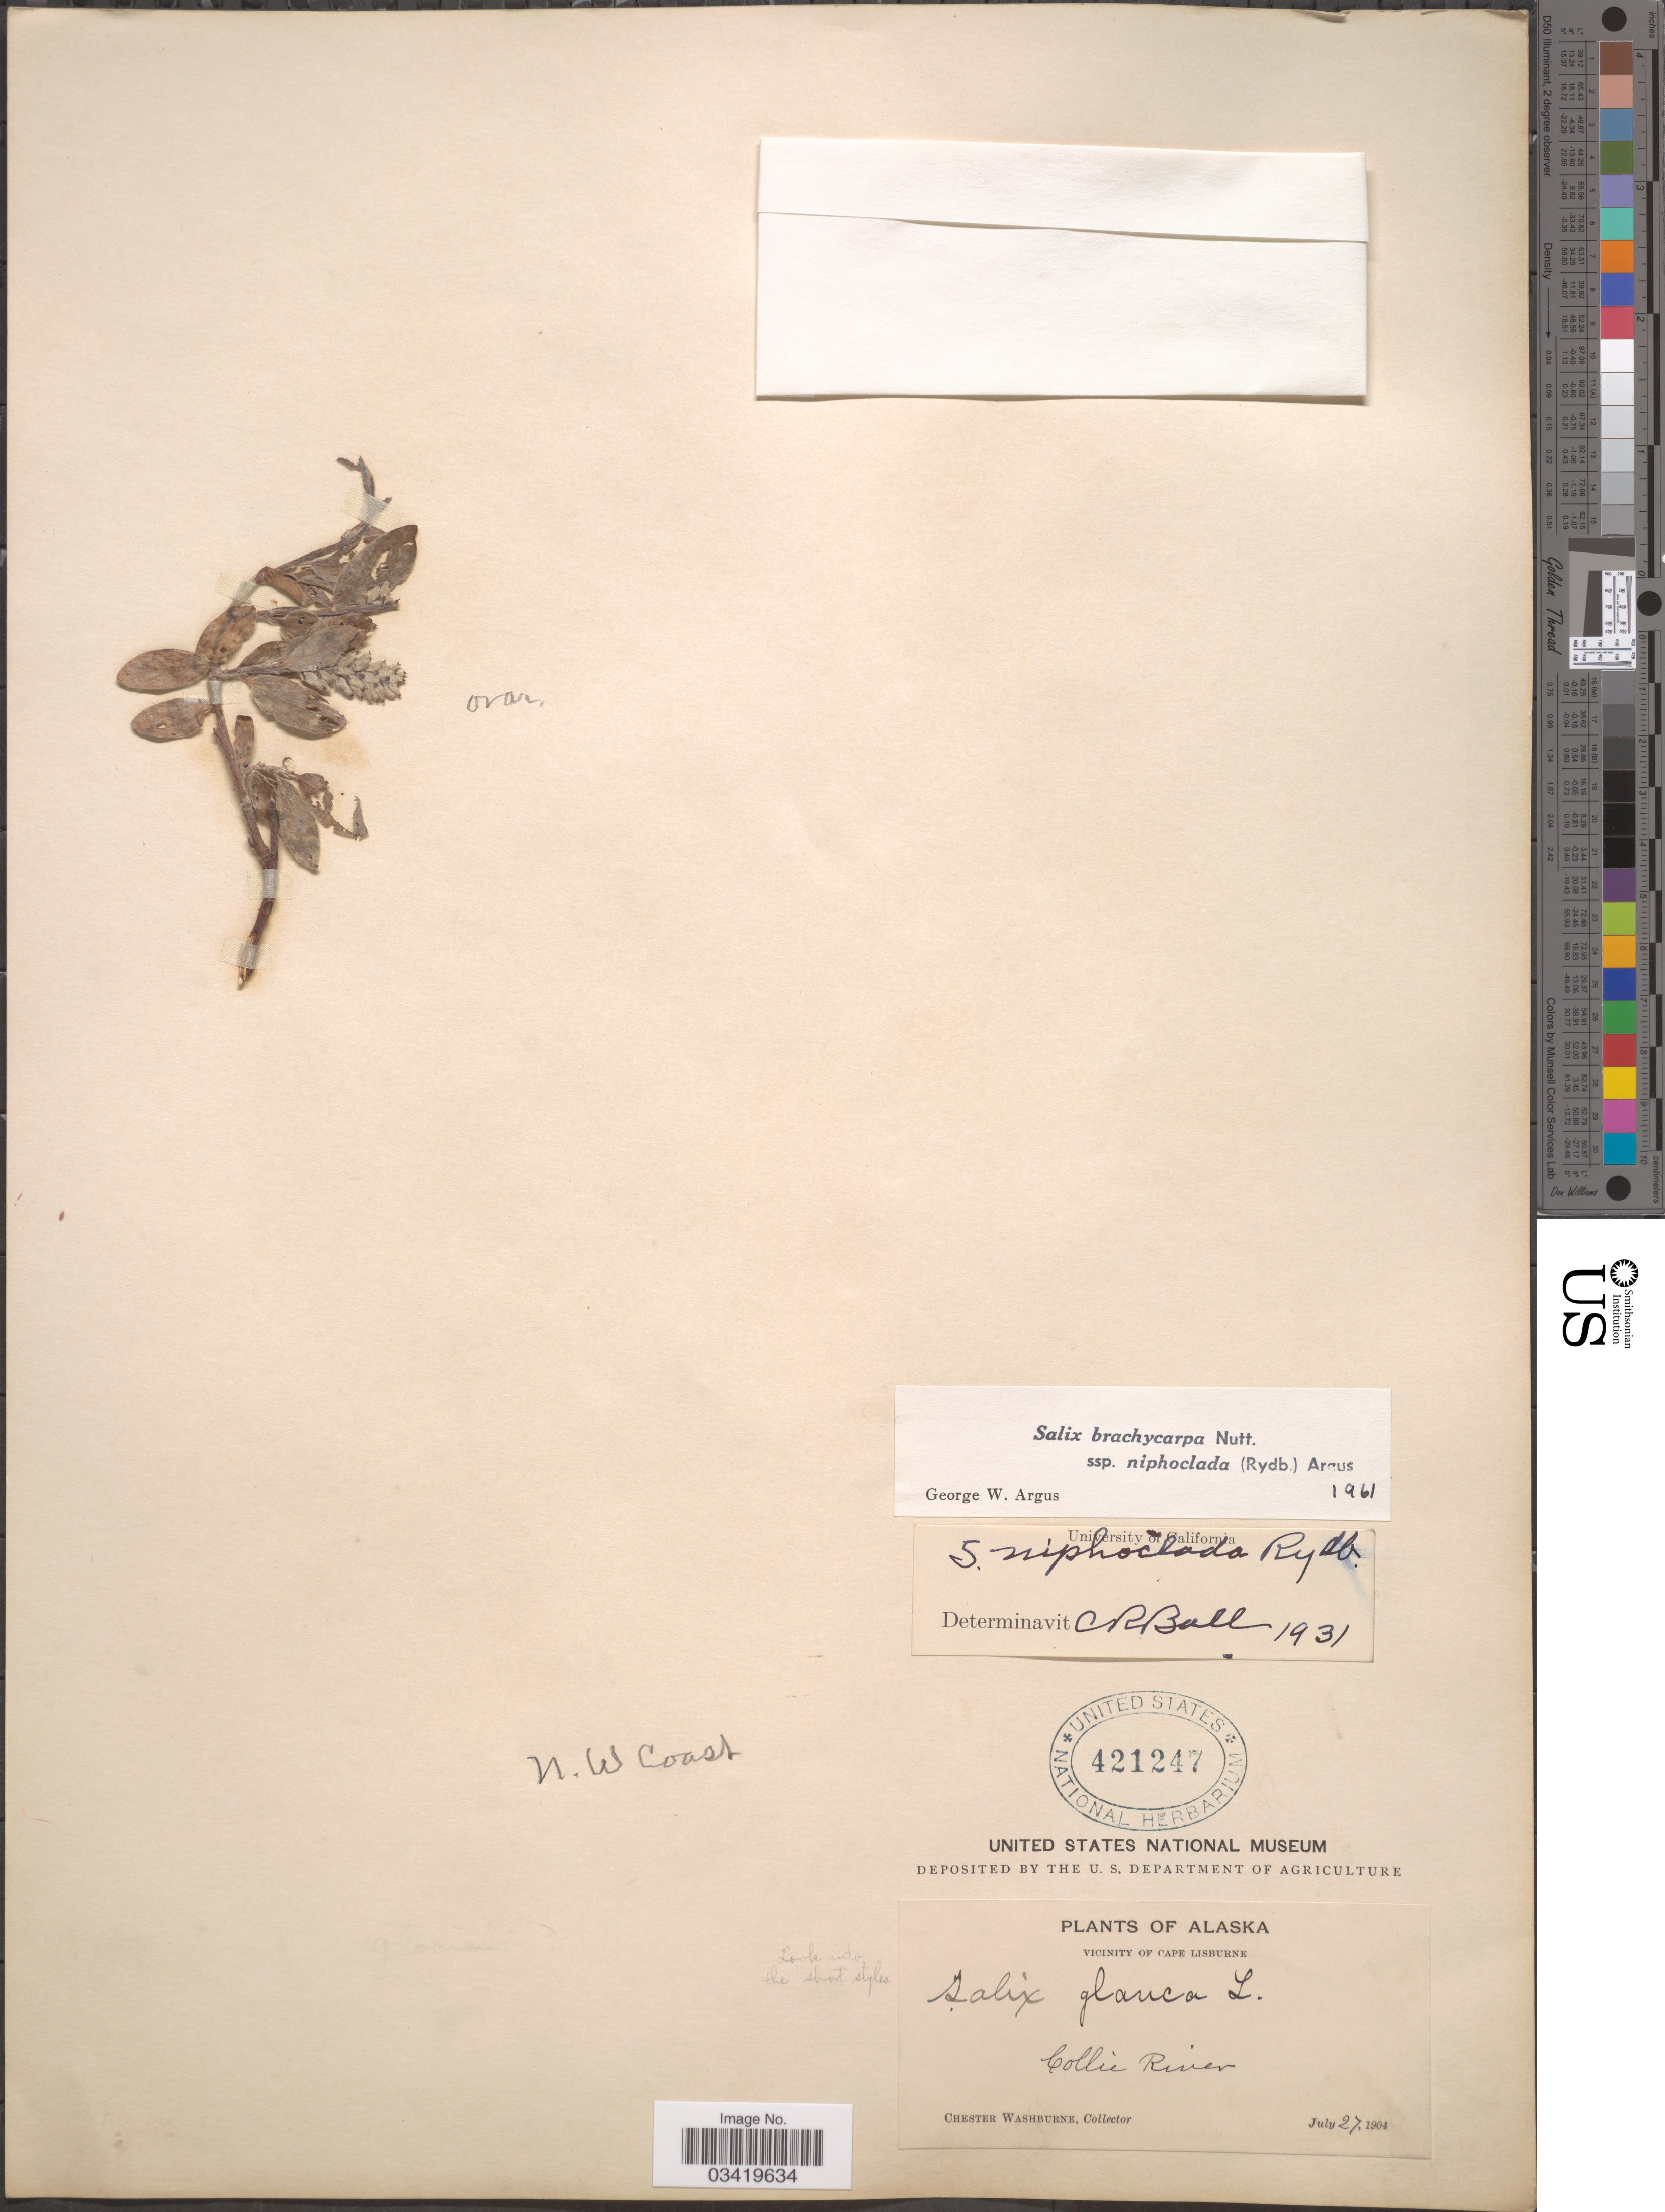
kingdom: Plantae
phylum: Tracheophyta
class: Magnoliopsida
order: Malpighiales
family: Salicaceae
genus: Salix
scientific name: Salix brachycarpa subsp. niphoclada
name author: (Rydb.) Argus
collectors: C. Washburne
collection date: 1904-07-27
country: United States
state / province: Alaska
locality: N.W. Coast. Vicinity of Cape Lisburne. Collie River.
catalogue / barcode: US 421247